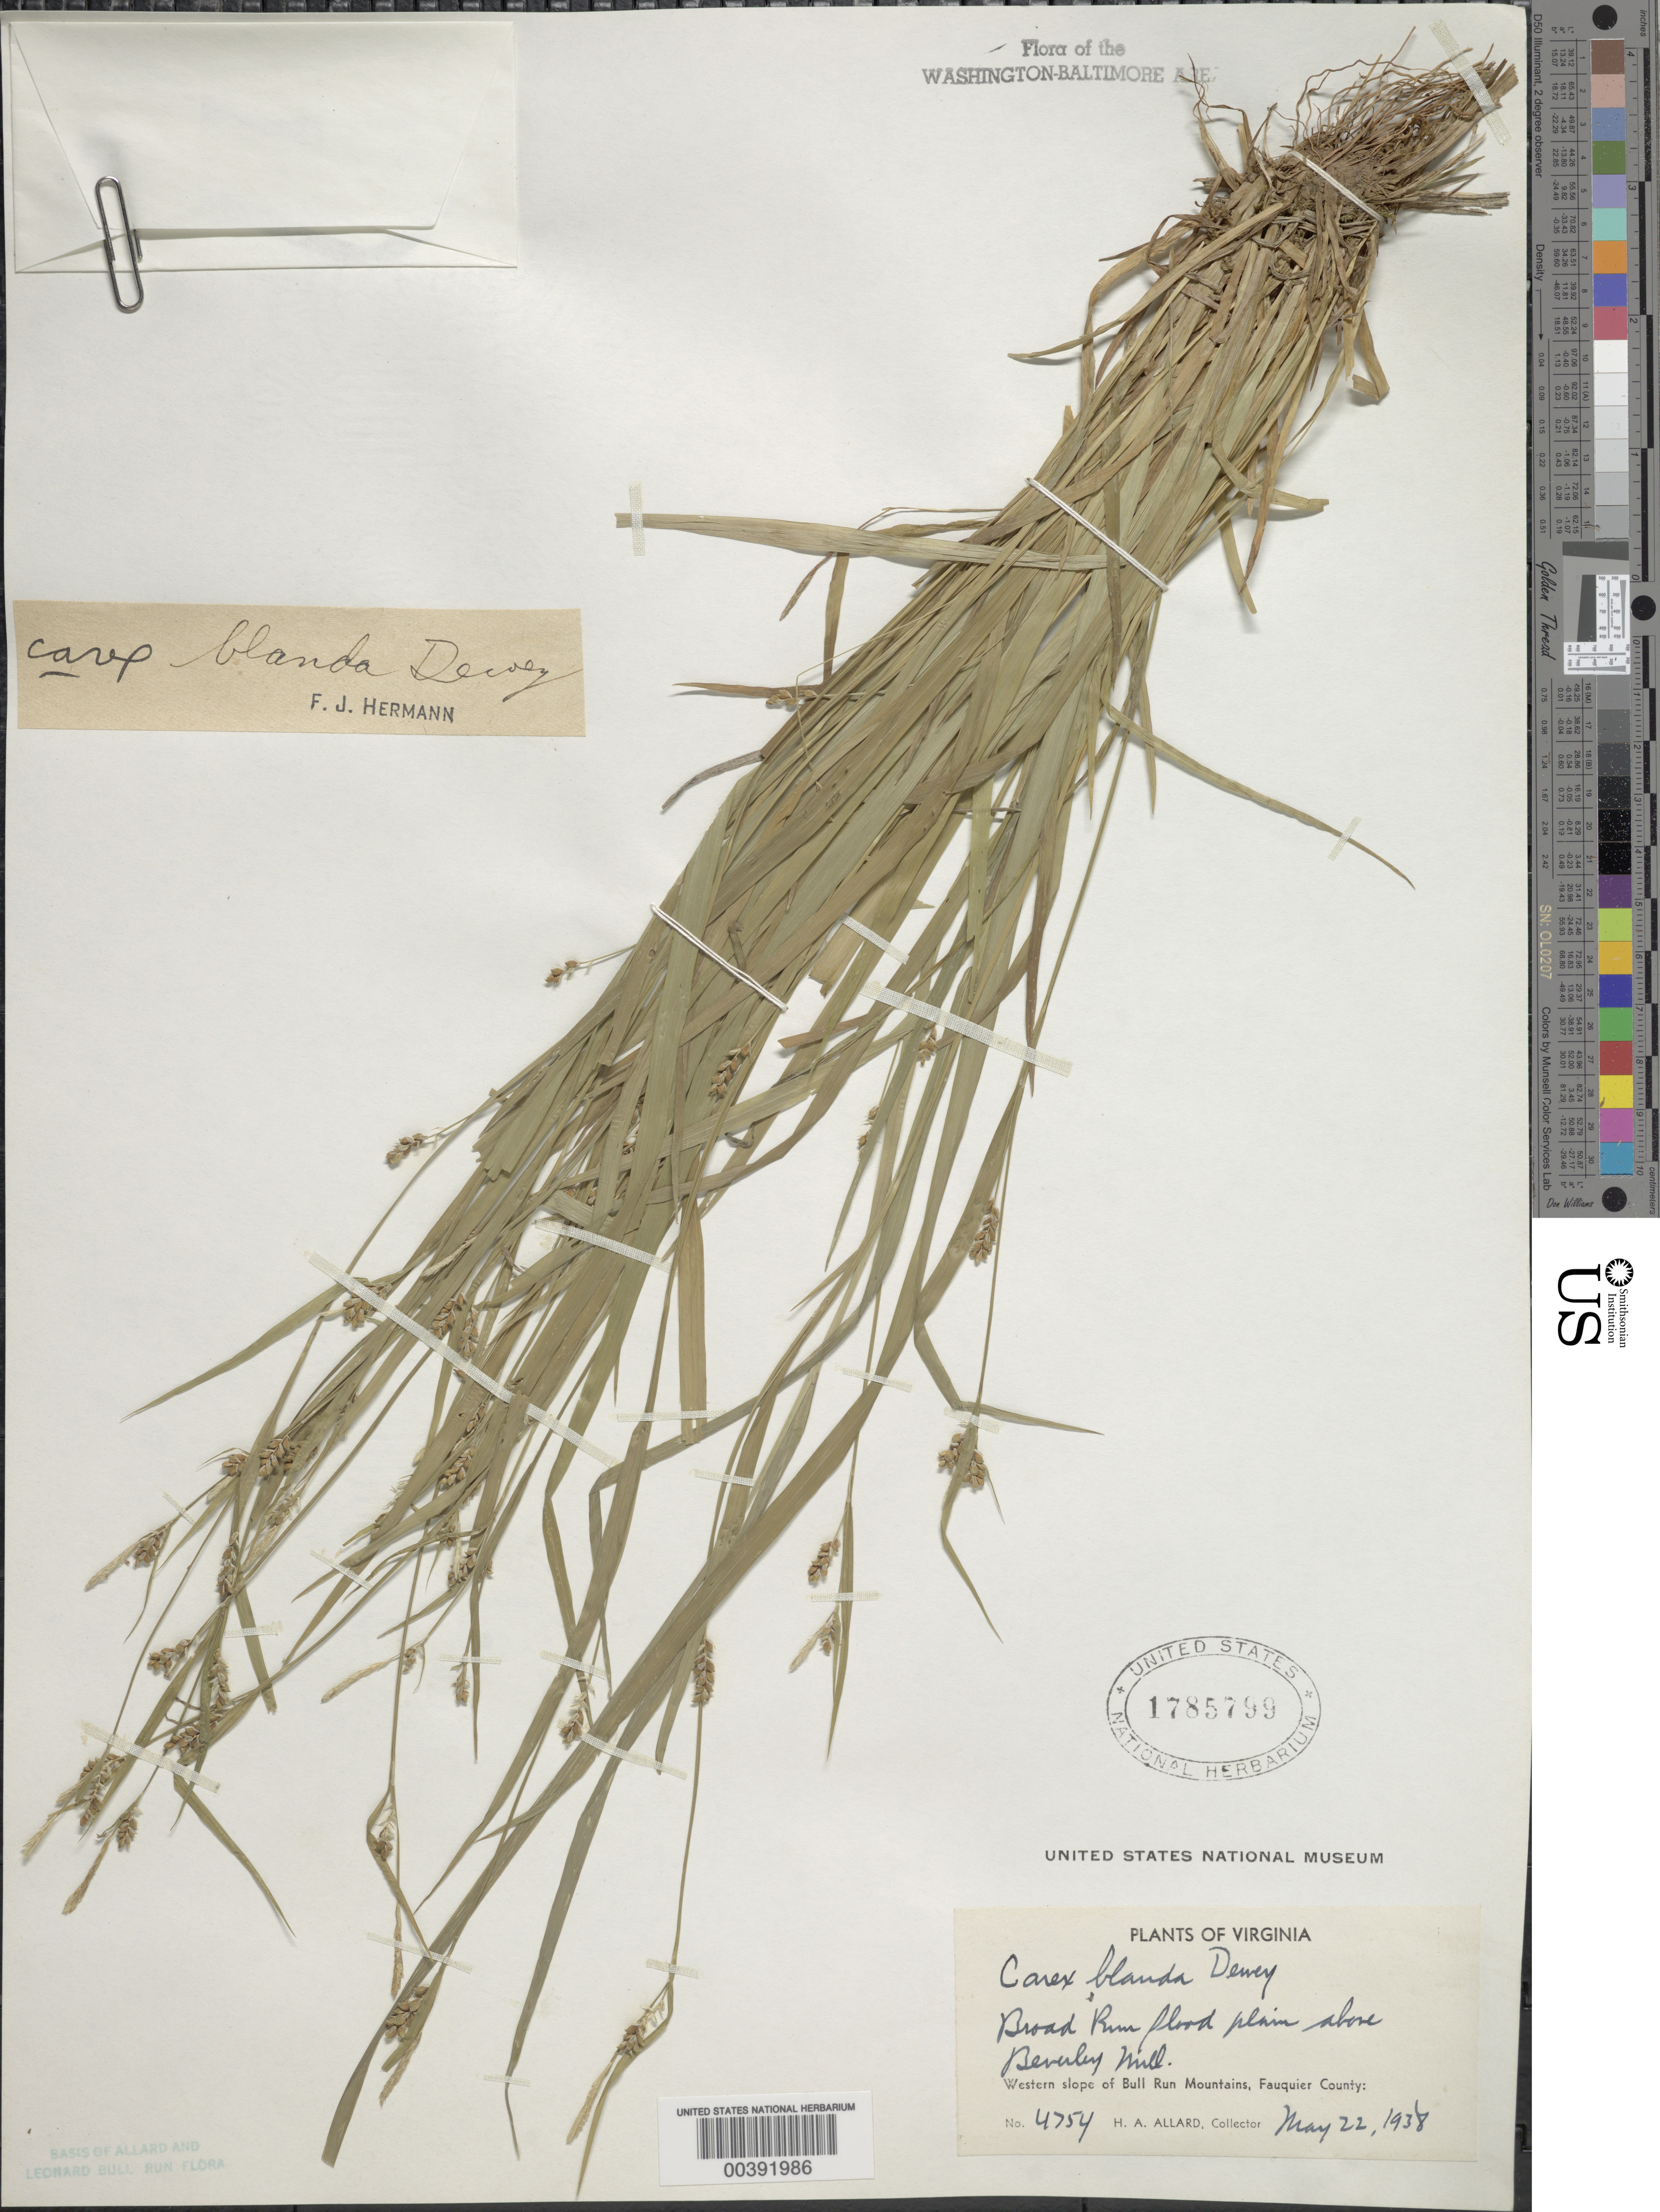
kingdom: Plantae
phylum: Tracheophyta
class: Liliopsida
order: Poales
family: Cyperaceae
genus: Carex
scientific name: Carex blanda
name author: Dewey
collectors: H. A. Allard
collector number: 4754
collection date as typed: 22 May 1938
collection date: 1938-05-22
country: United States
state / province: Virginia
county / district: Fauquier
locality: Broad Run, above Beverley Mill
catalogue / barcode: US 1785799